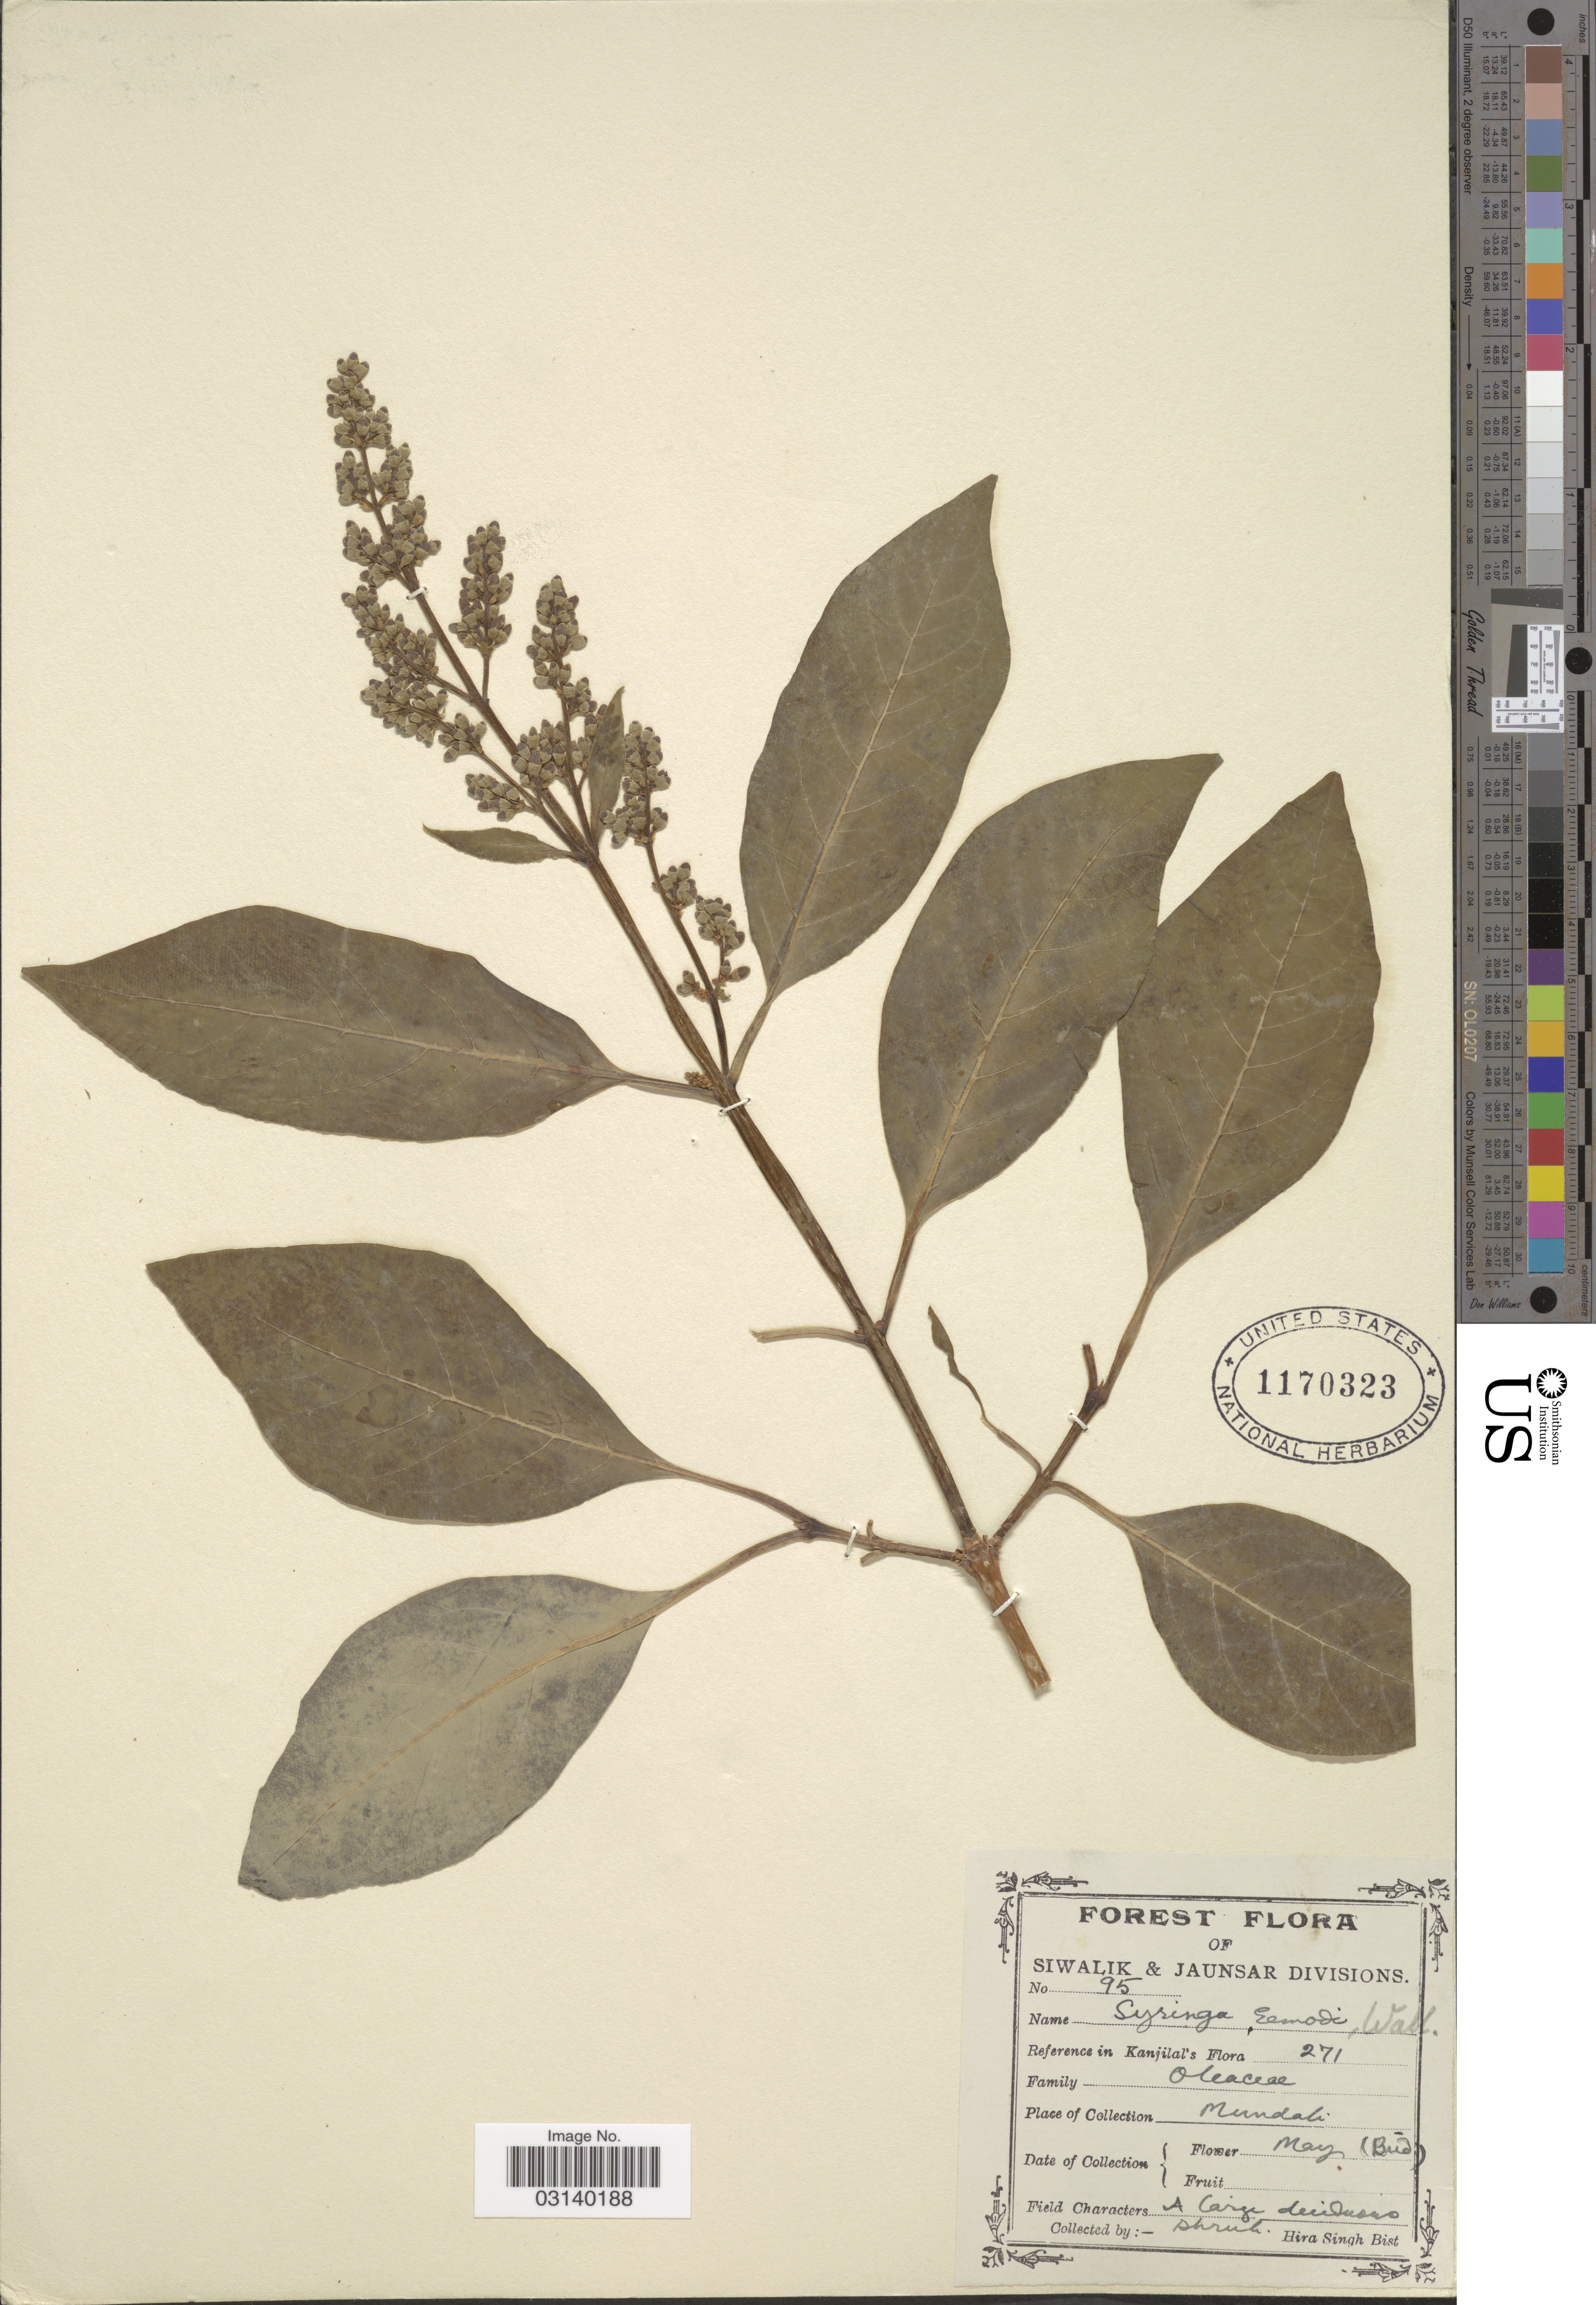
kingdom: Plantae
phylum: Tracheophyta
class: Magnoliopsida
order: Lamiales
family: Oleaceae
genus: Syringa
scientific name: Syringa emodi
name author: Wall. ex Royle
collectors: H. Bist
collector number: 95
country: India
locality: Siwalik & Jaunsar Divisions. Mundali.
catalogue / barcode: US 1170323